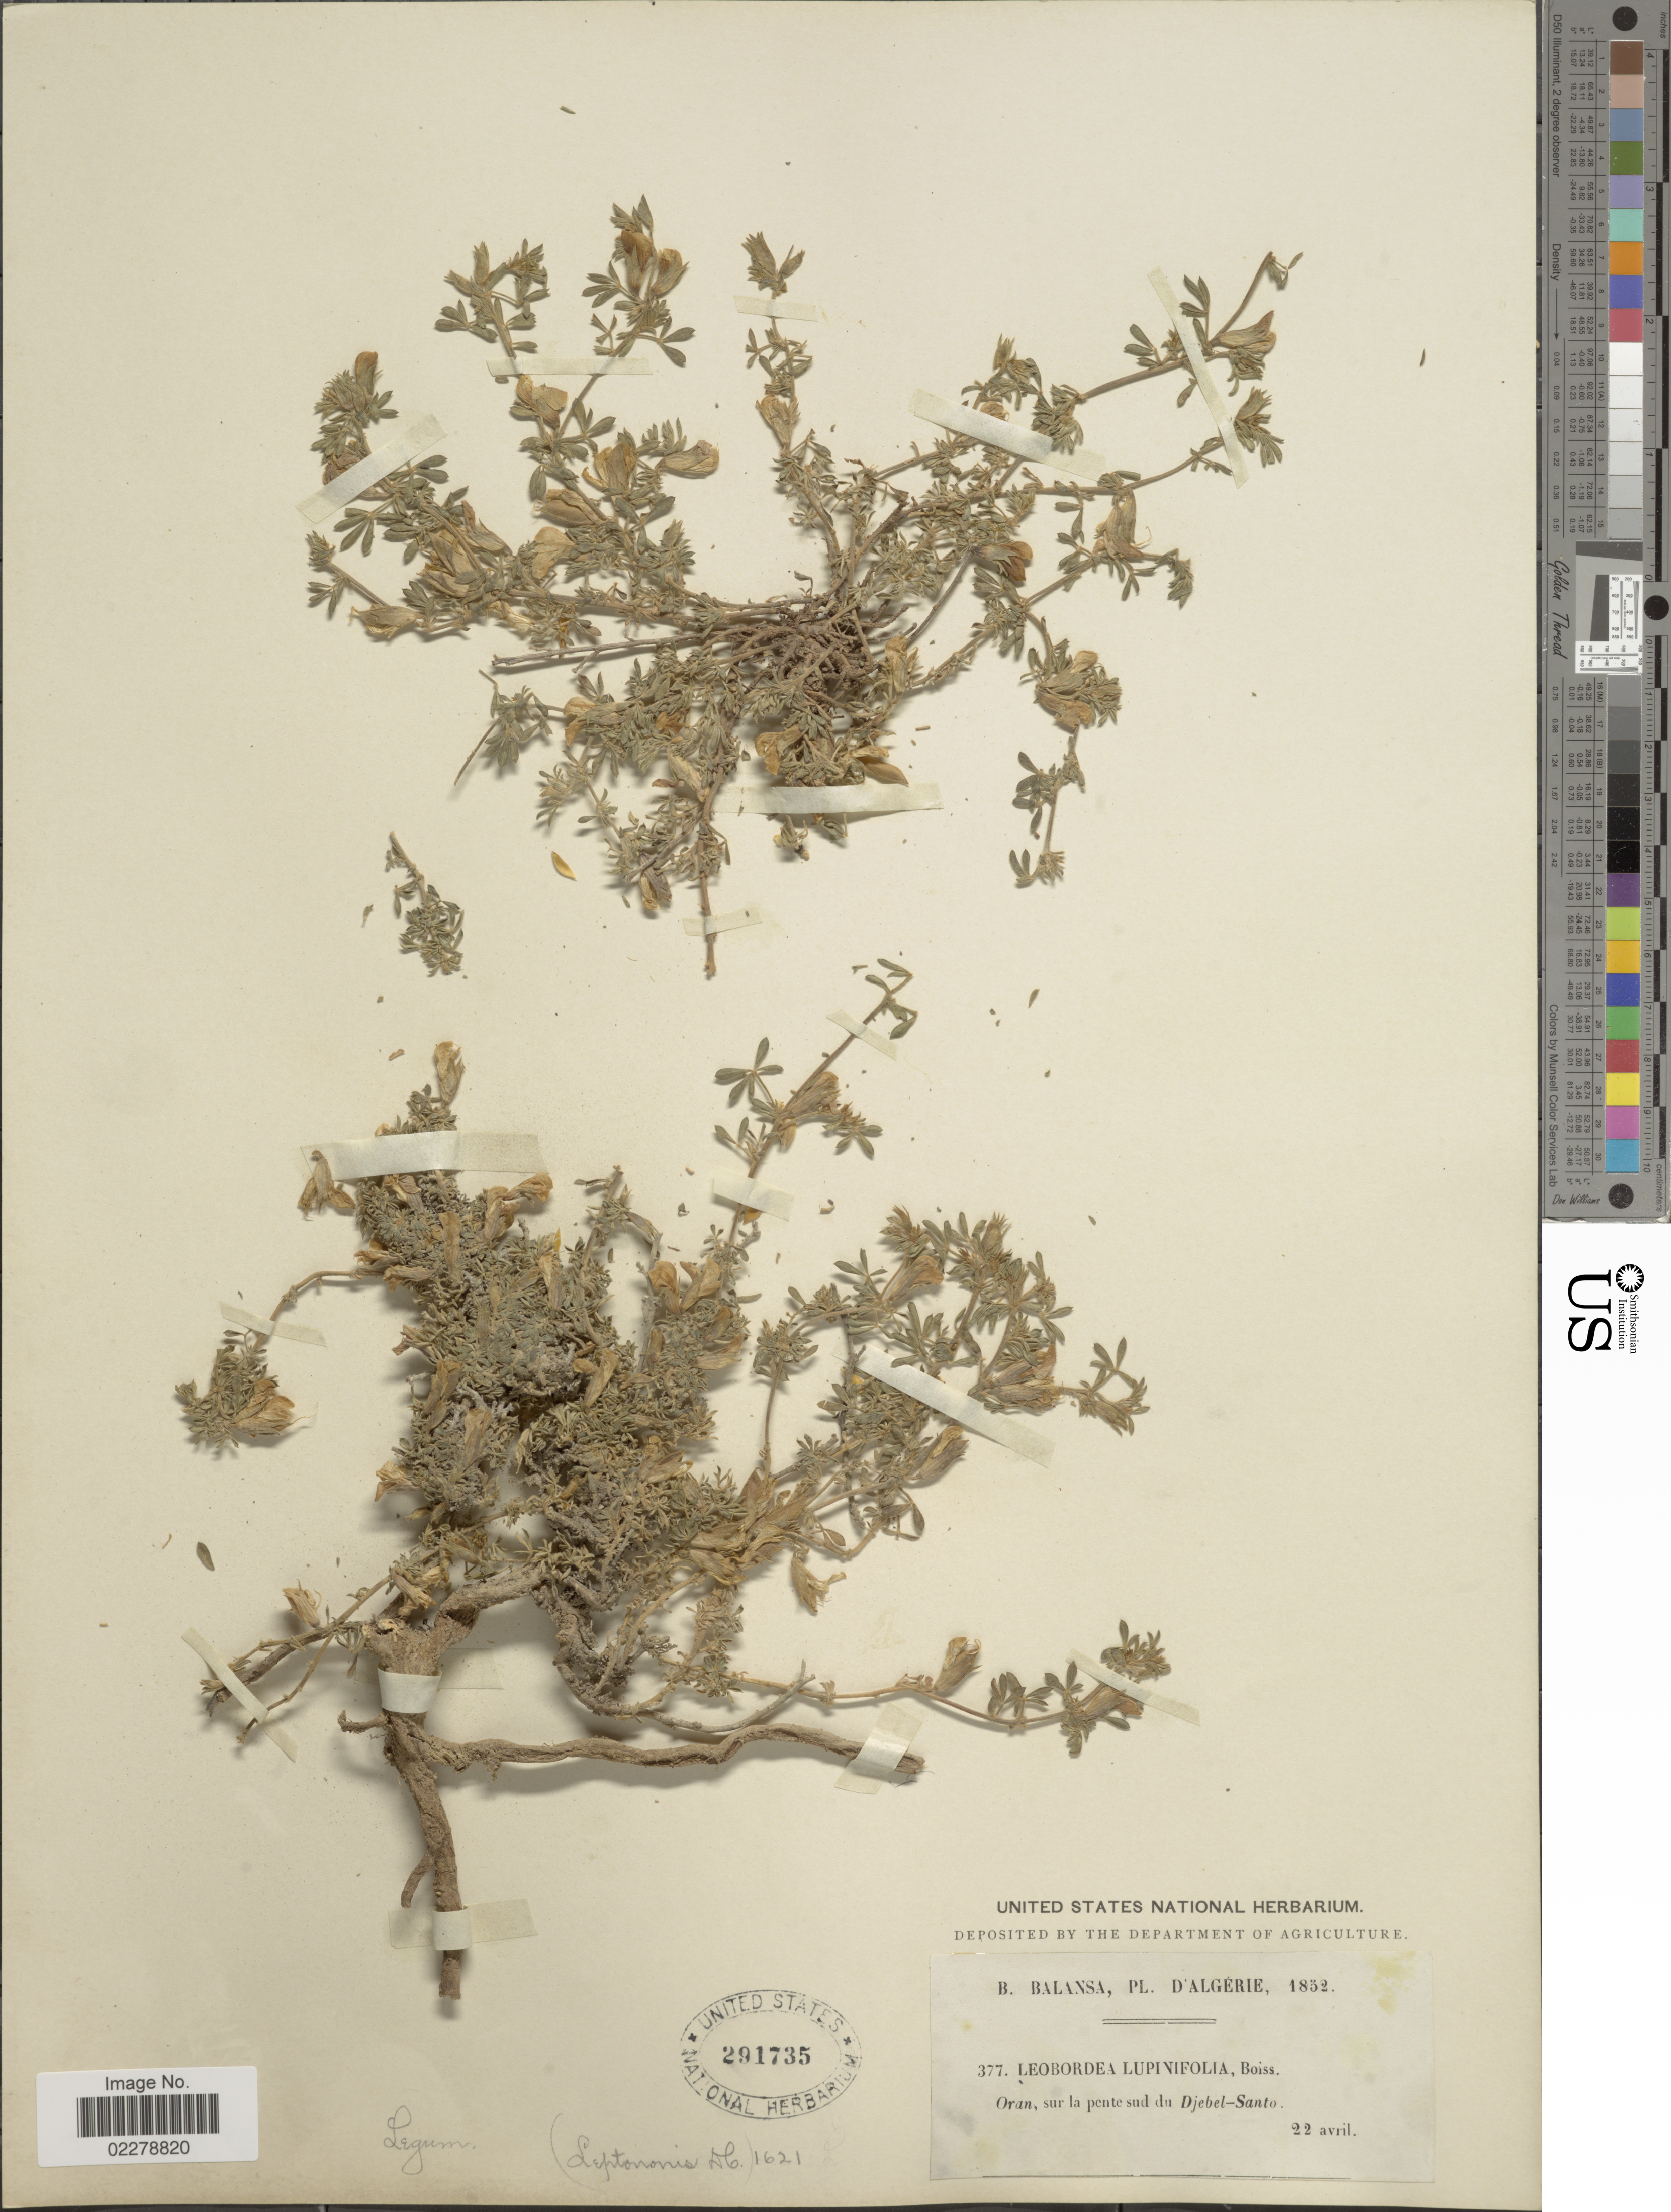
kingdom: Plantae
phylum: Tracheophyta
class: Magnoliopsida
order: Fabales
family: Fabaceae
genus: Lotononis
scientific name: Lotononis lupinifolia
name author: (Boiss.) Benth.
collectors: B. Balansa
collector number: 377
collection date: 1852-04-22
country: Algeria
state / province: Oran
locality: D 'Algerie. sur la pente sud du Djebel- Santo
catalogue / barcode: US 291735